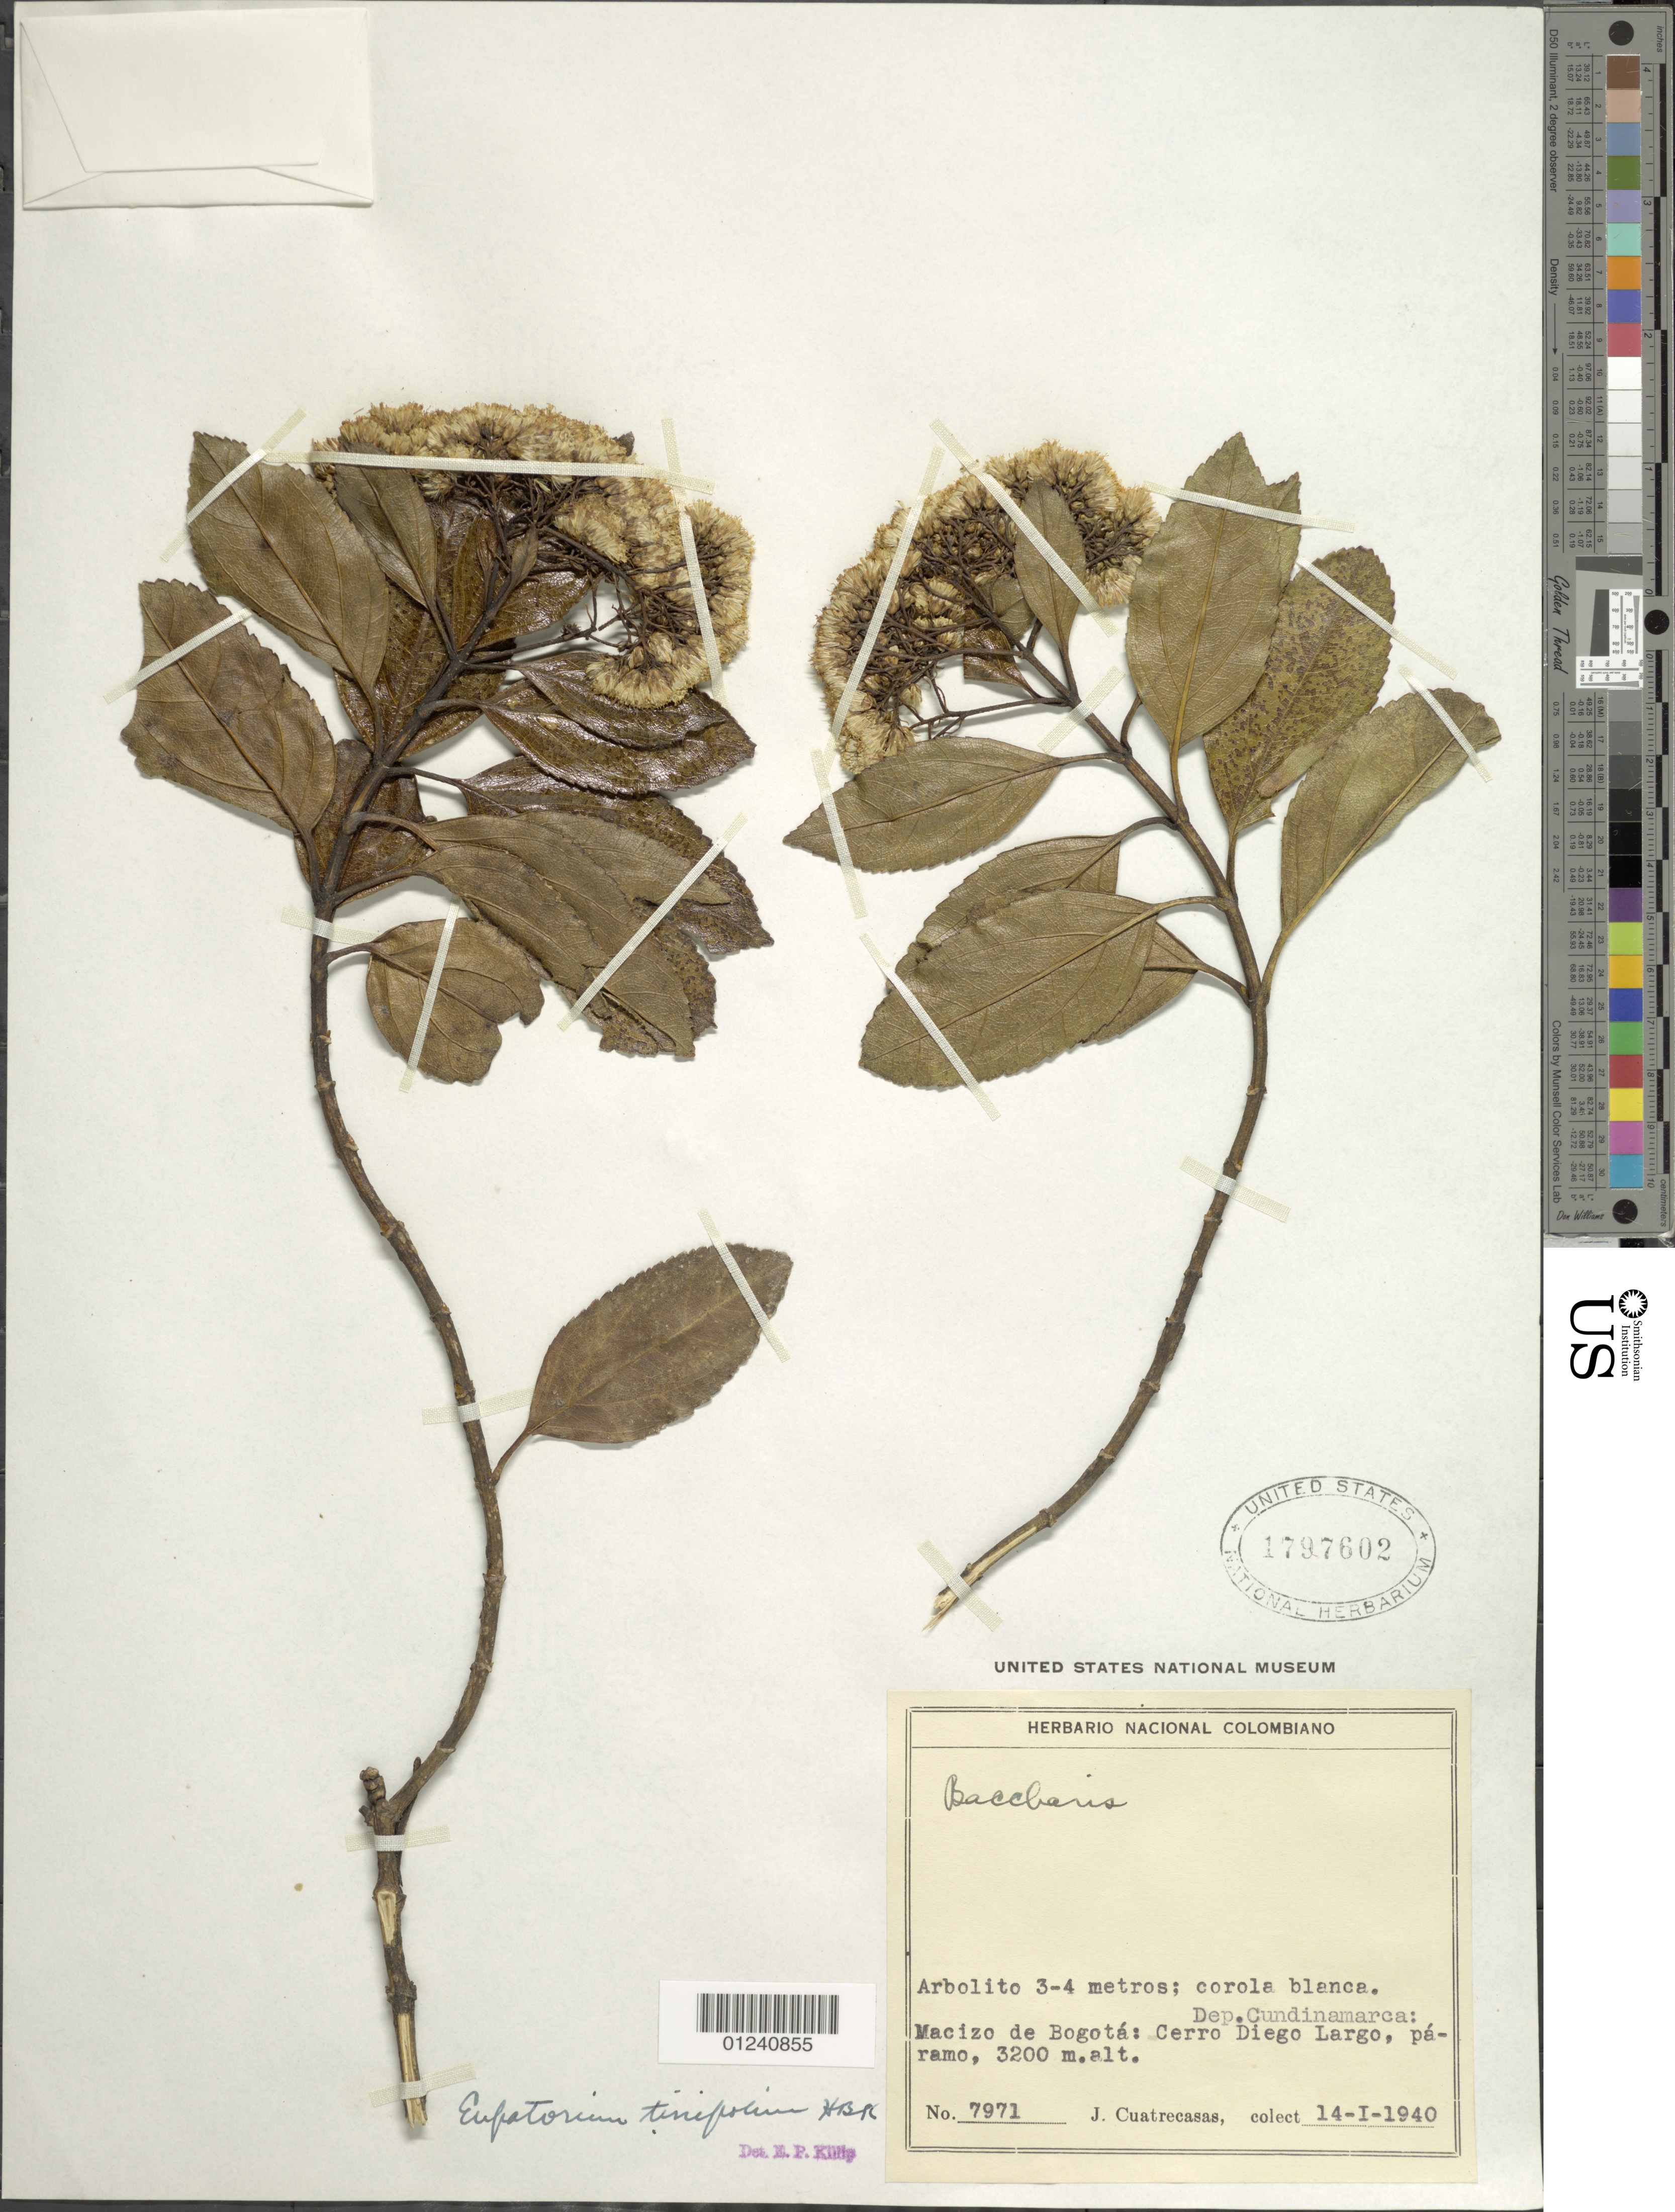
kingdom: Plantae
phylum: Tracheophyta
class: Magnoliopsida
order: Asterales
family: Asteraceae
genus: Ageratina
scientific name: Ageratina tinifolia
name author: (Kunth) R.M. King & H. Rob.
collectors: J. Cuatrecasas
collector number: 7971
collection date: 1940-01-14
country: Colombia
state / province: Cundinamarca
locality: Macizo de Bogotá: Cerro Diego Largo.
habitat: paramo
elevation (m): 3200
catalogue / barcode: US 1797602